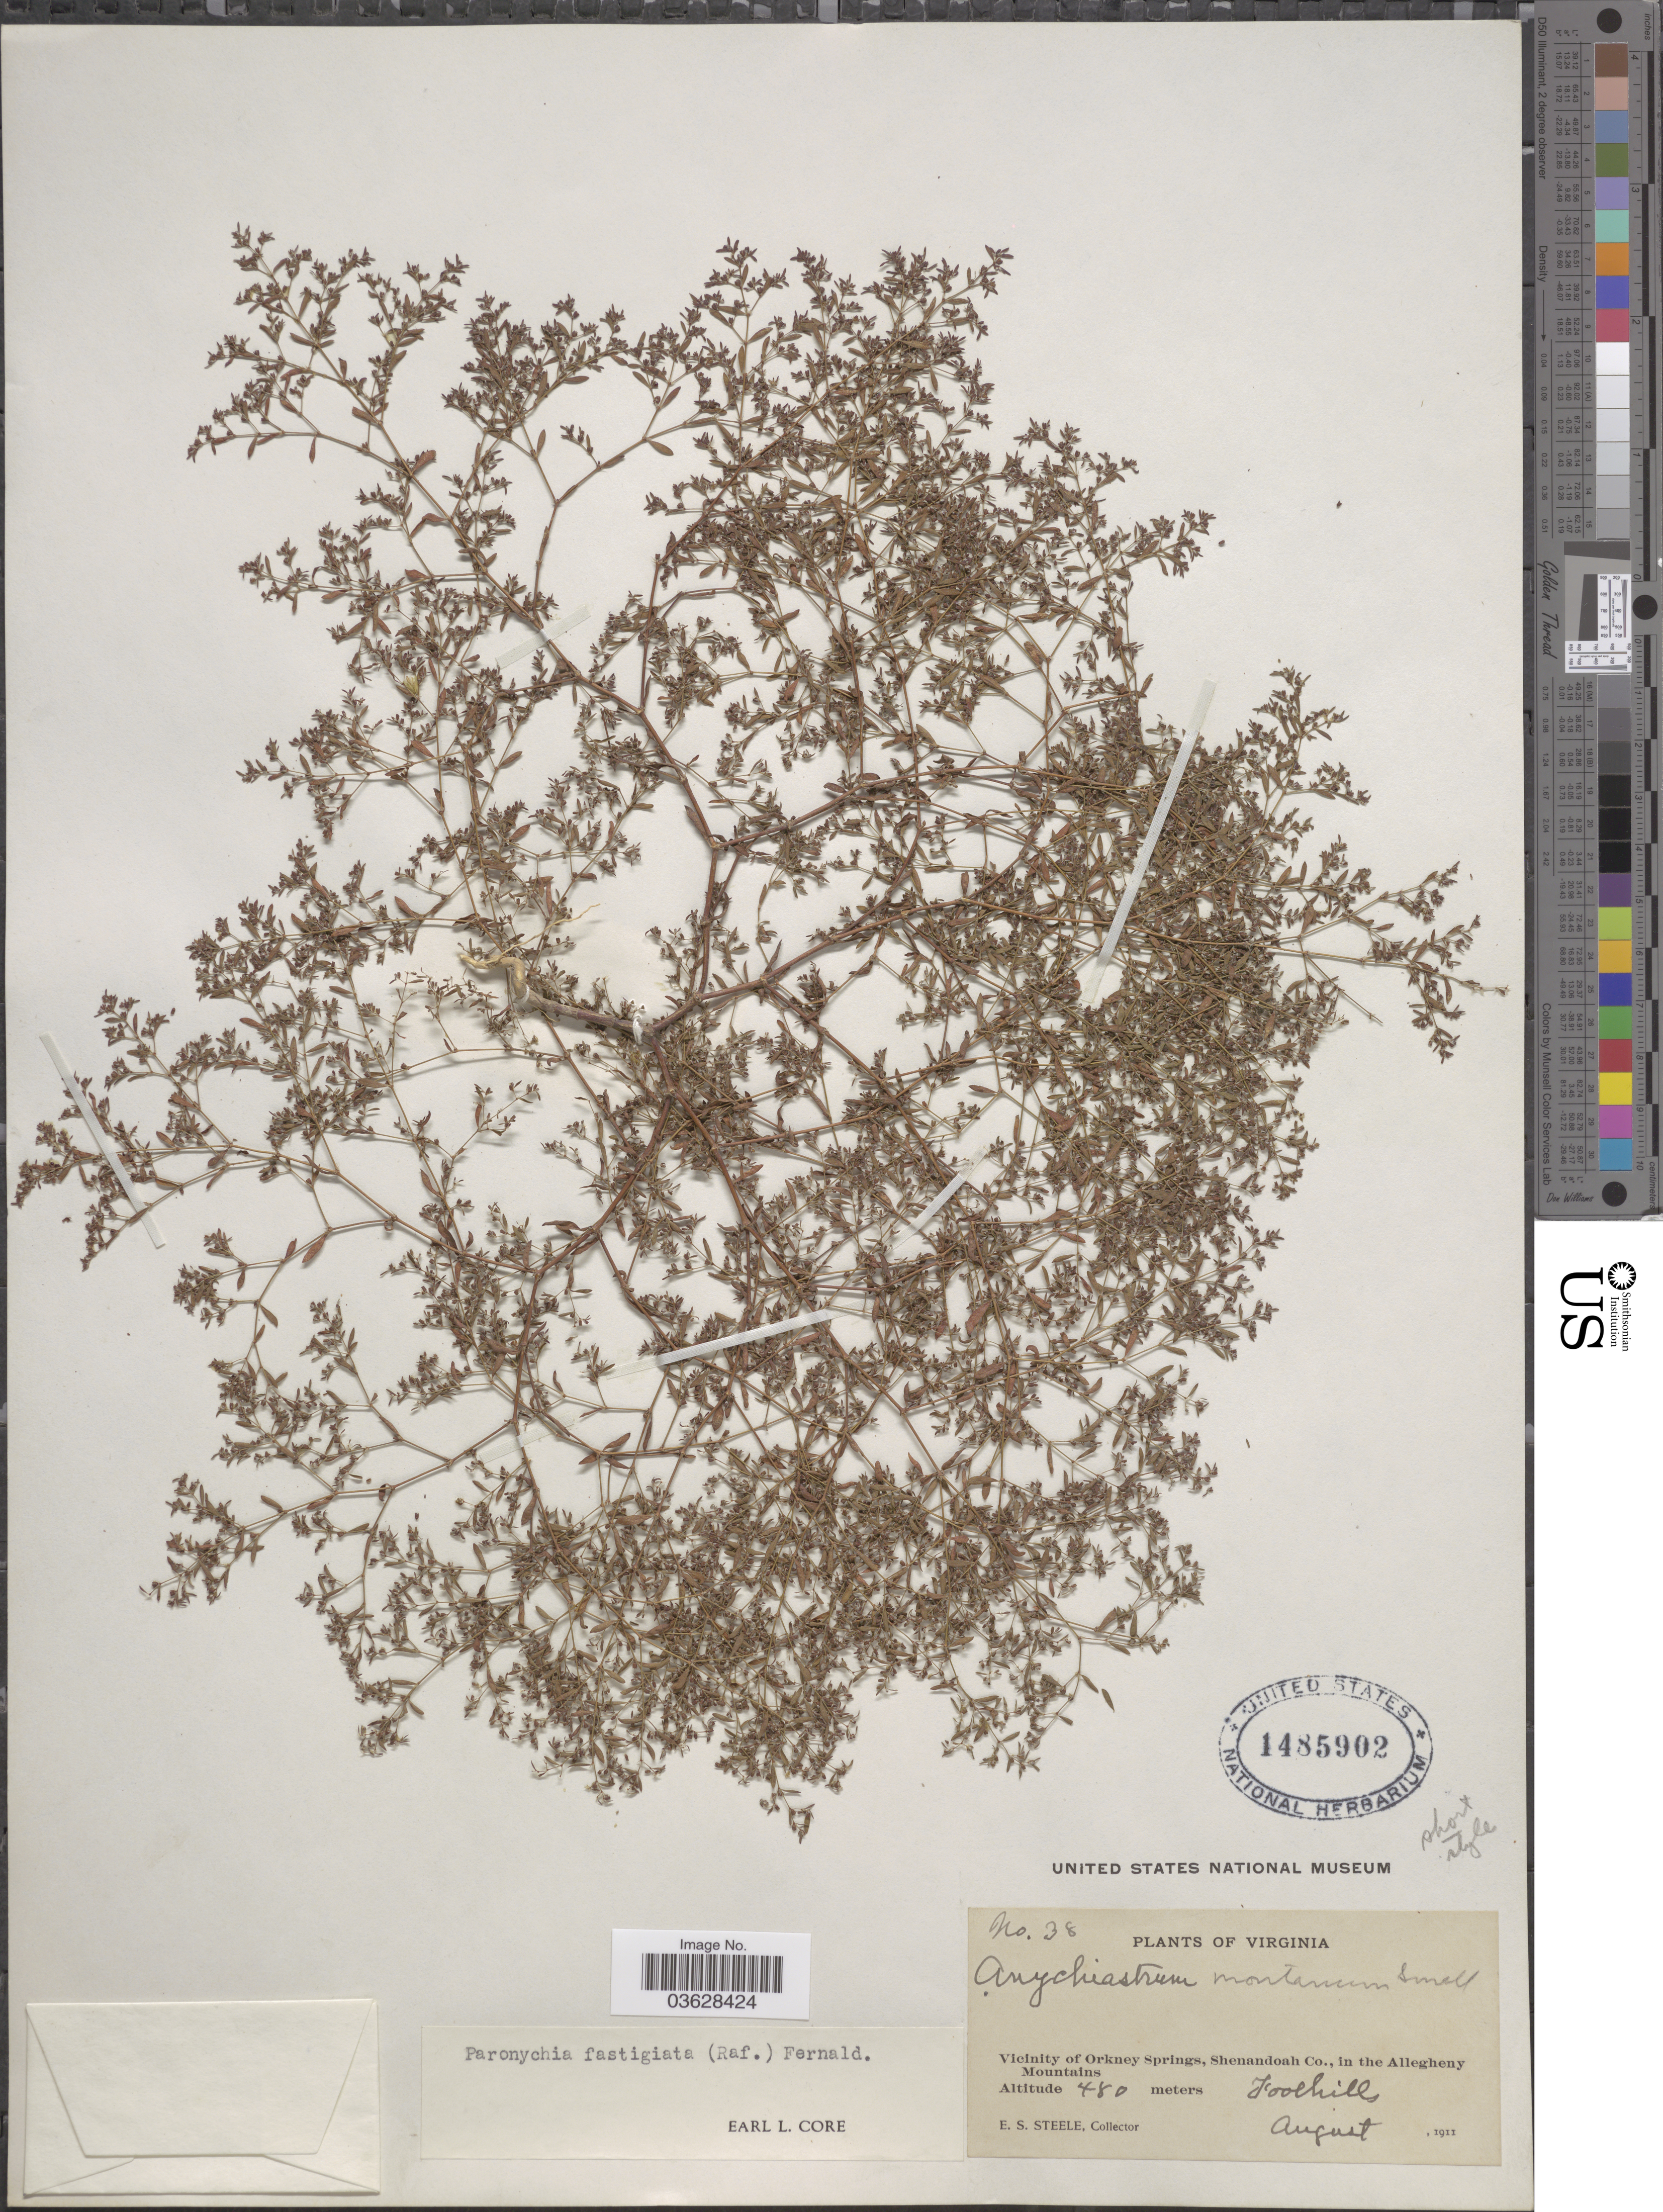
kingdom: Plantae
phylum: Tracheophyta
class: Magnoliopsida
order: Caryophyllales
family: Caryophyllaceae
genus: Paronychia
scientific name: Paronychia fastigiata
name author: (Raf.) Fernald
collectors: E. Steele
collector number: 38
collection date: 1911-08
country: United States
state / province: Virginia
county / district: Shenandoah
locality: Vicinity of Orkney Springs, Shenandoah Co., in the Allegheny Mountains.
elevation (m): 480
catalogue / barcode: US 1485902